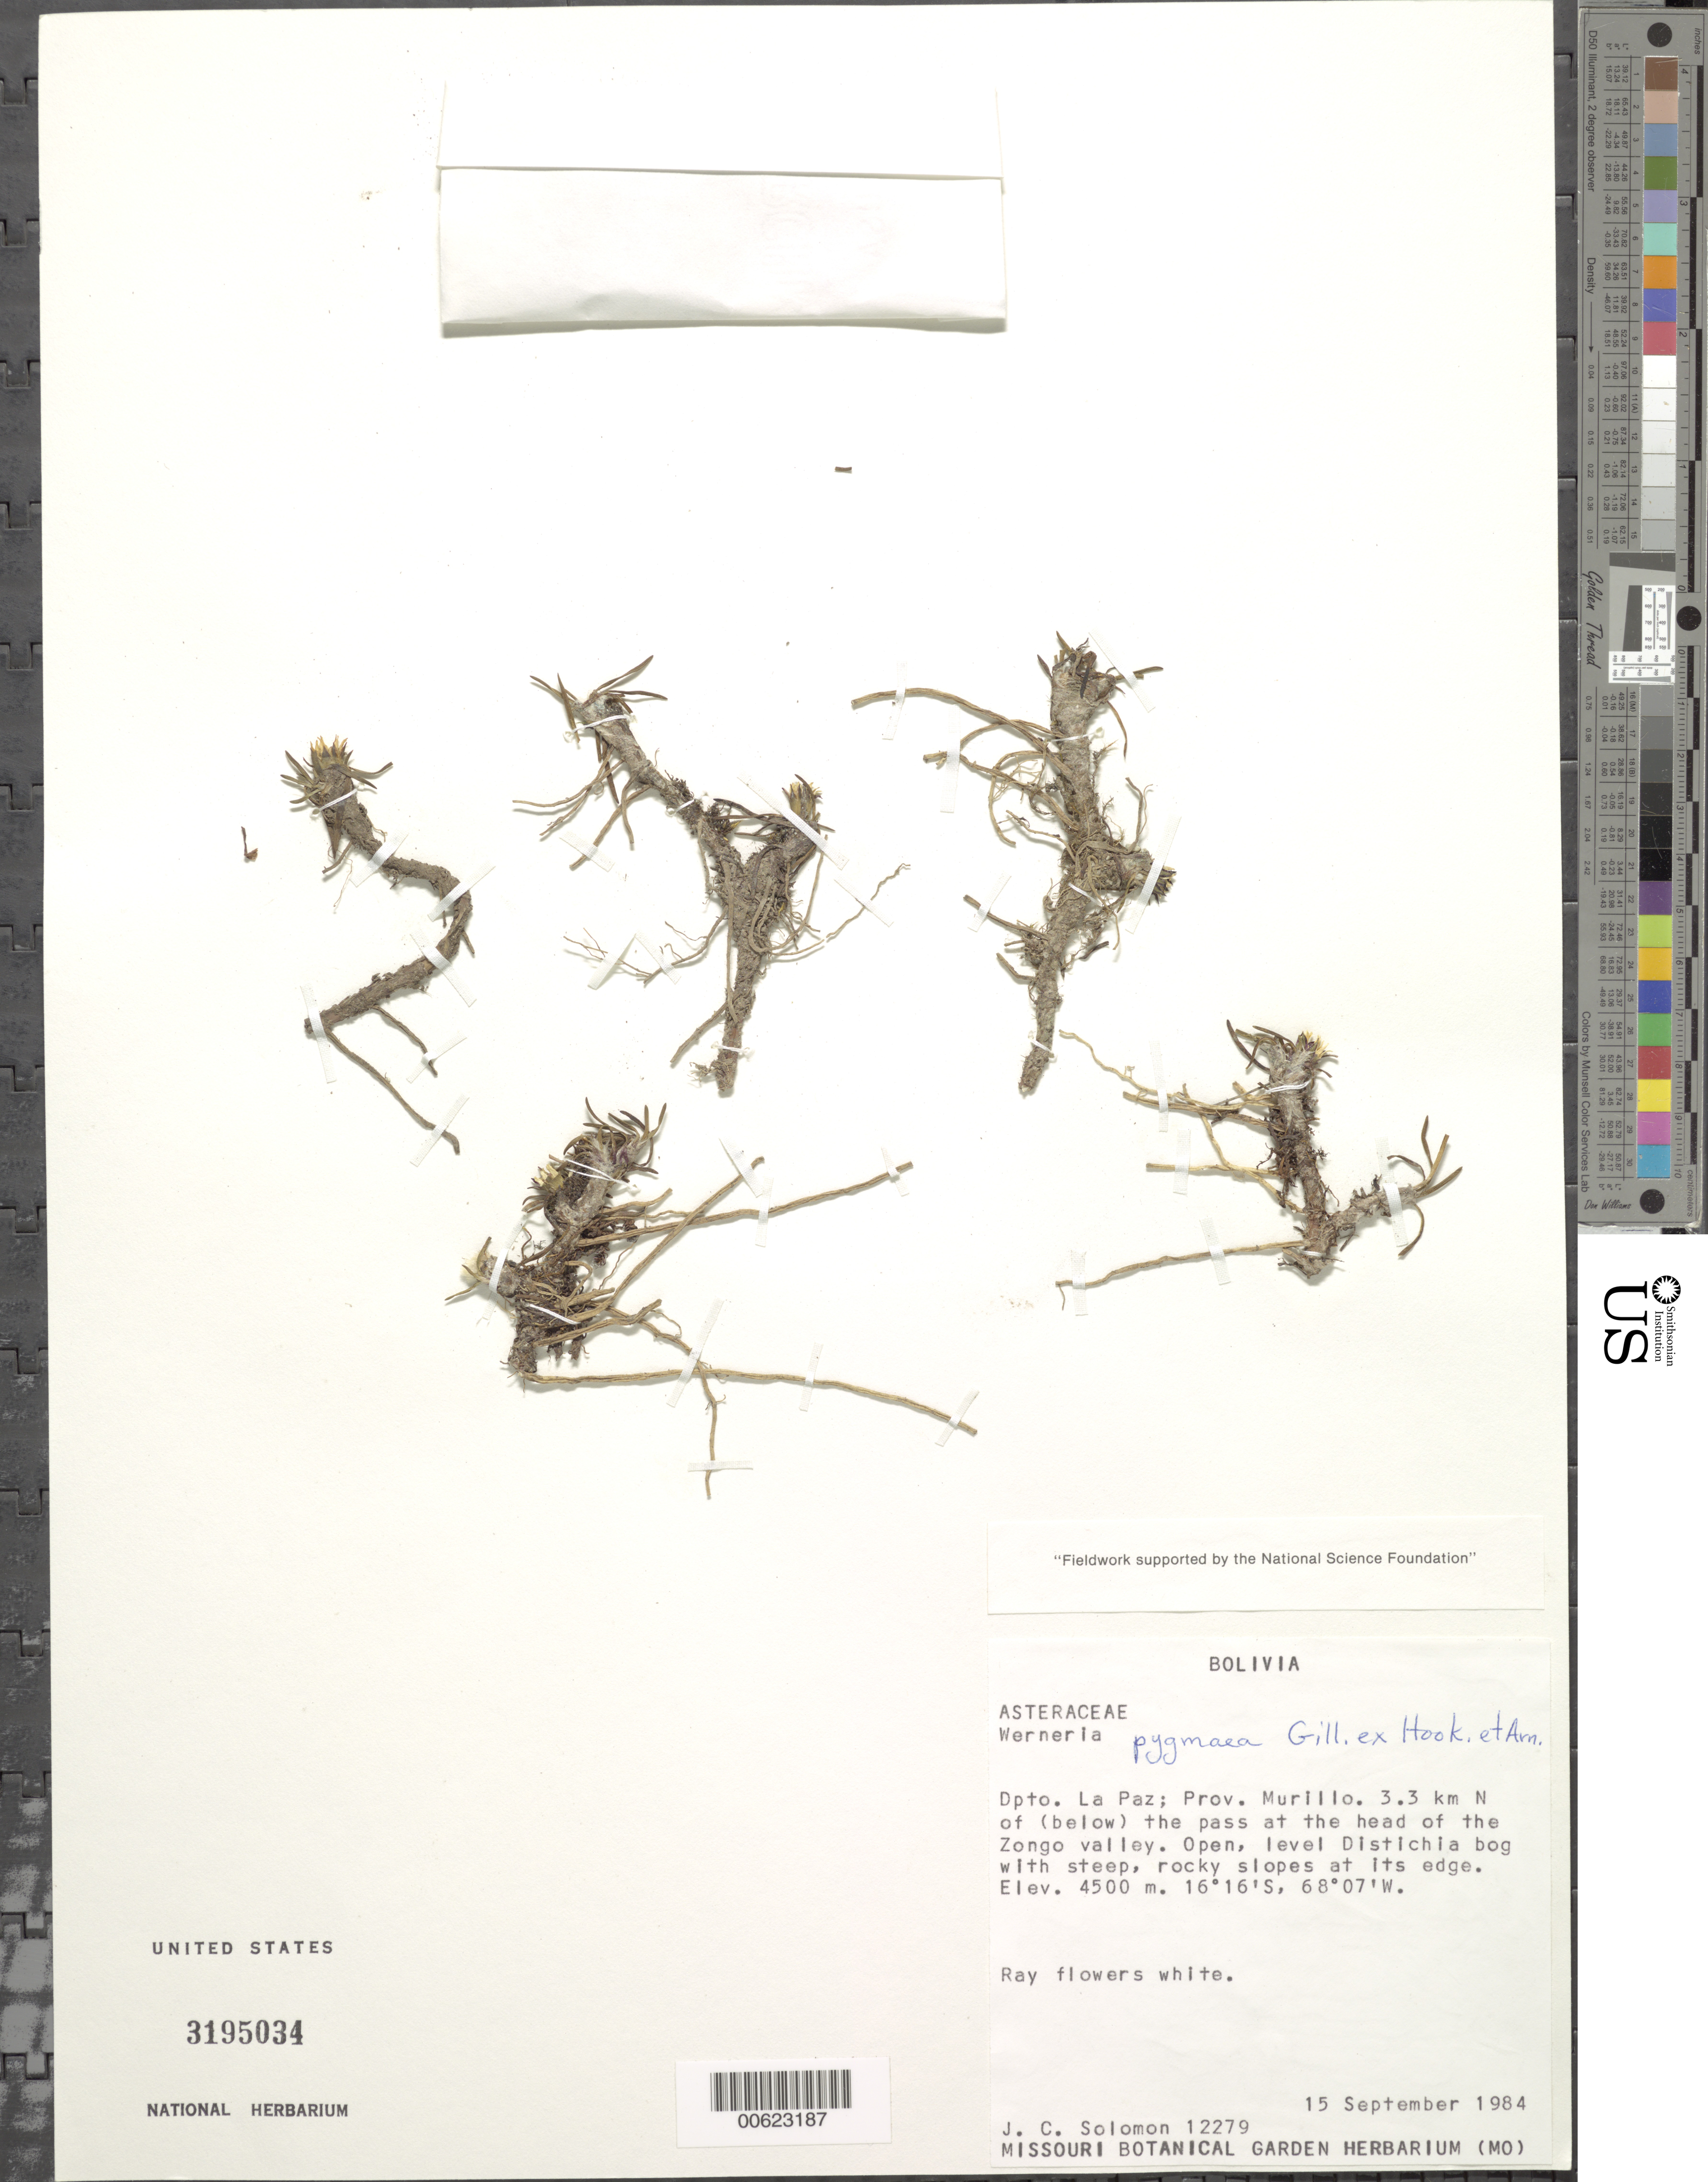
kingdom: Plantae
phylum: Tracheophyta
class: Magnoliopsida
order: Asterales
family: Asteraceae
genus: Werneria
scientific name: Werneria pygmaea complex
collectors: J. C. Solomon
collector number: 12279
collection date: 1984-09-15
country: Bolivia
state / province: La Paz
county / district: Murillo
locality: Zongo valley, 3.3 km N (below) the pass at head of valley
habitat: Open, level distichia bog with steep, rocky slopes at edge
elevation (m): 4500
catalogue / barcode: US 3195034